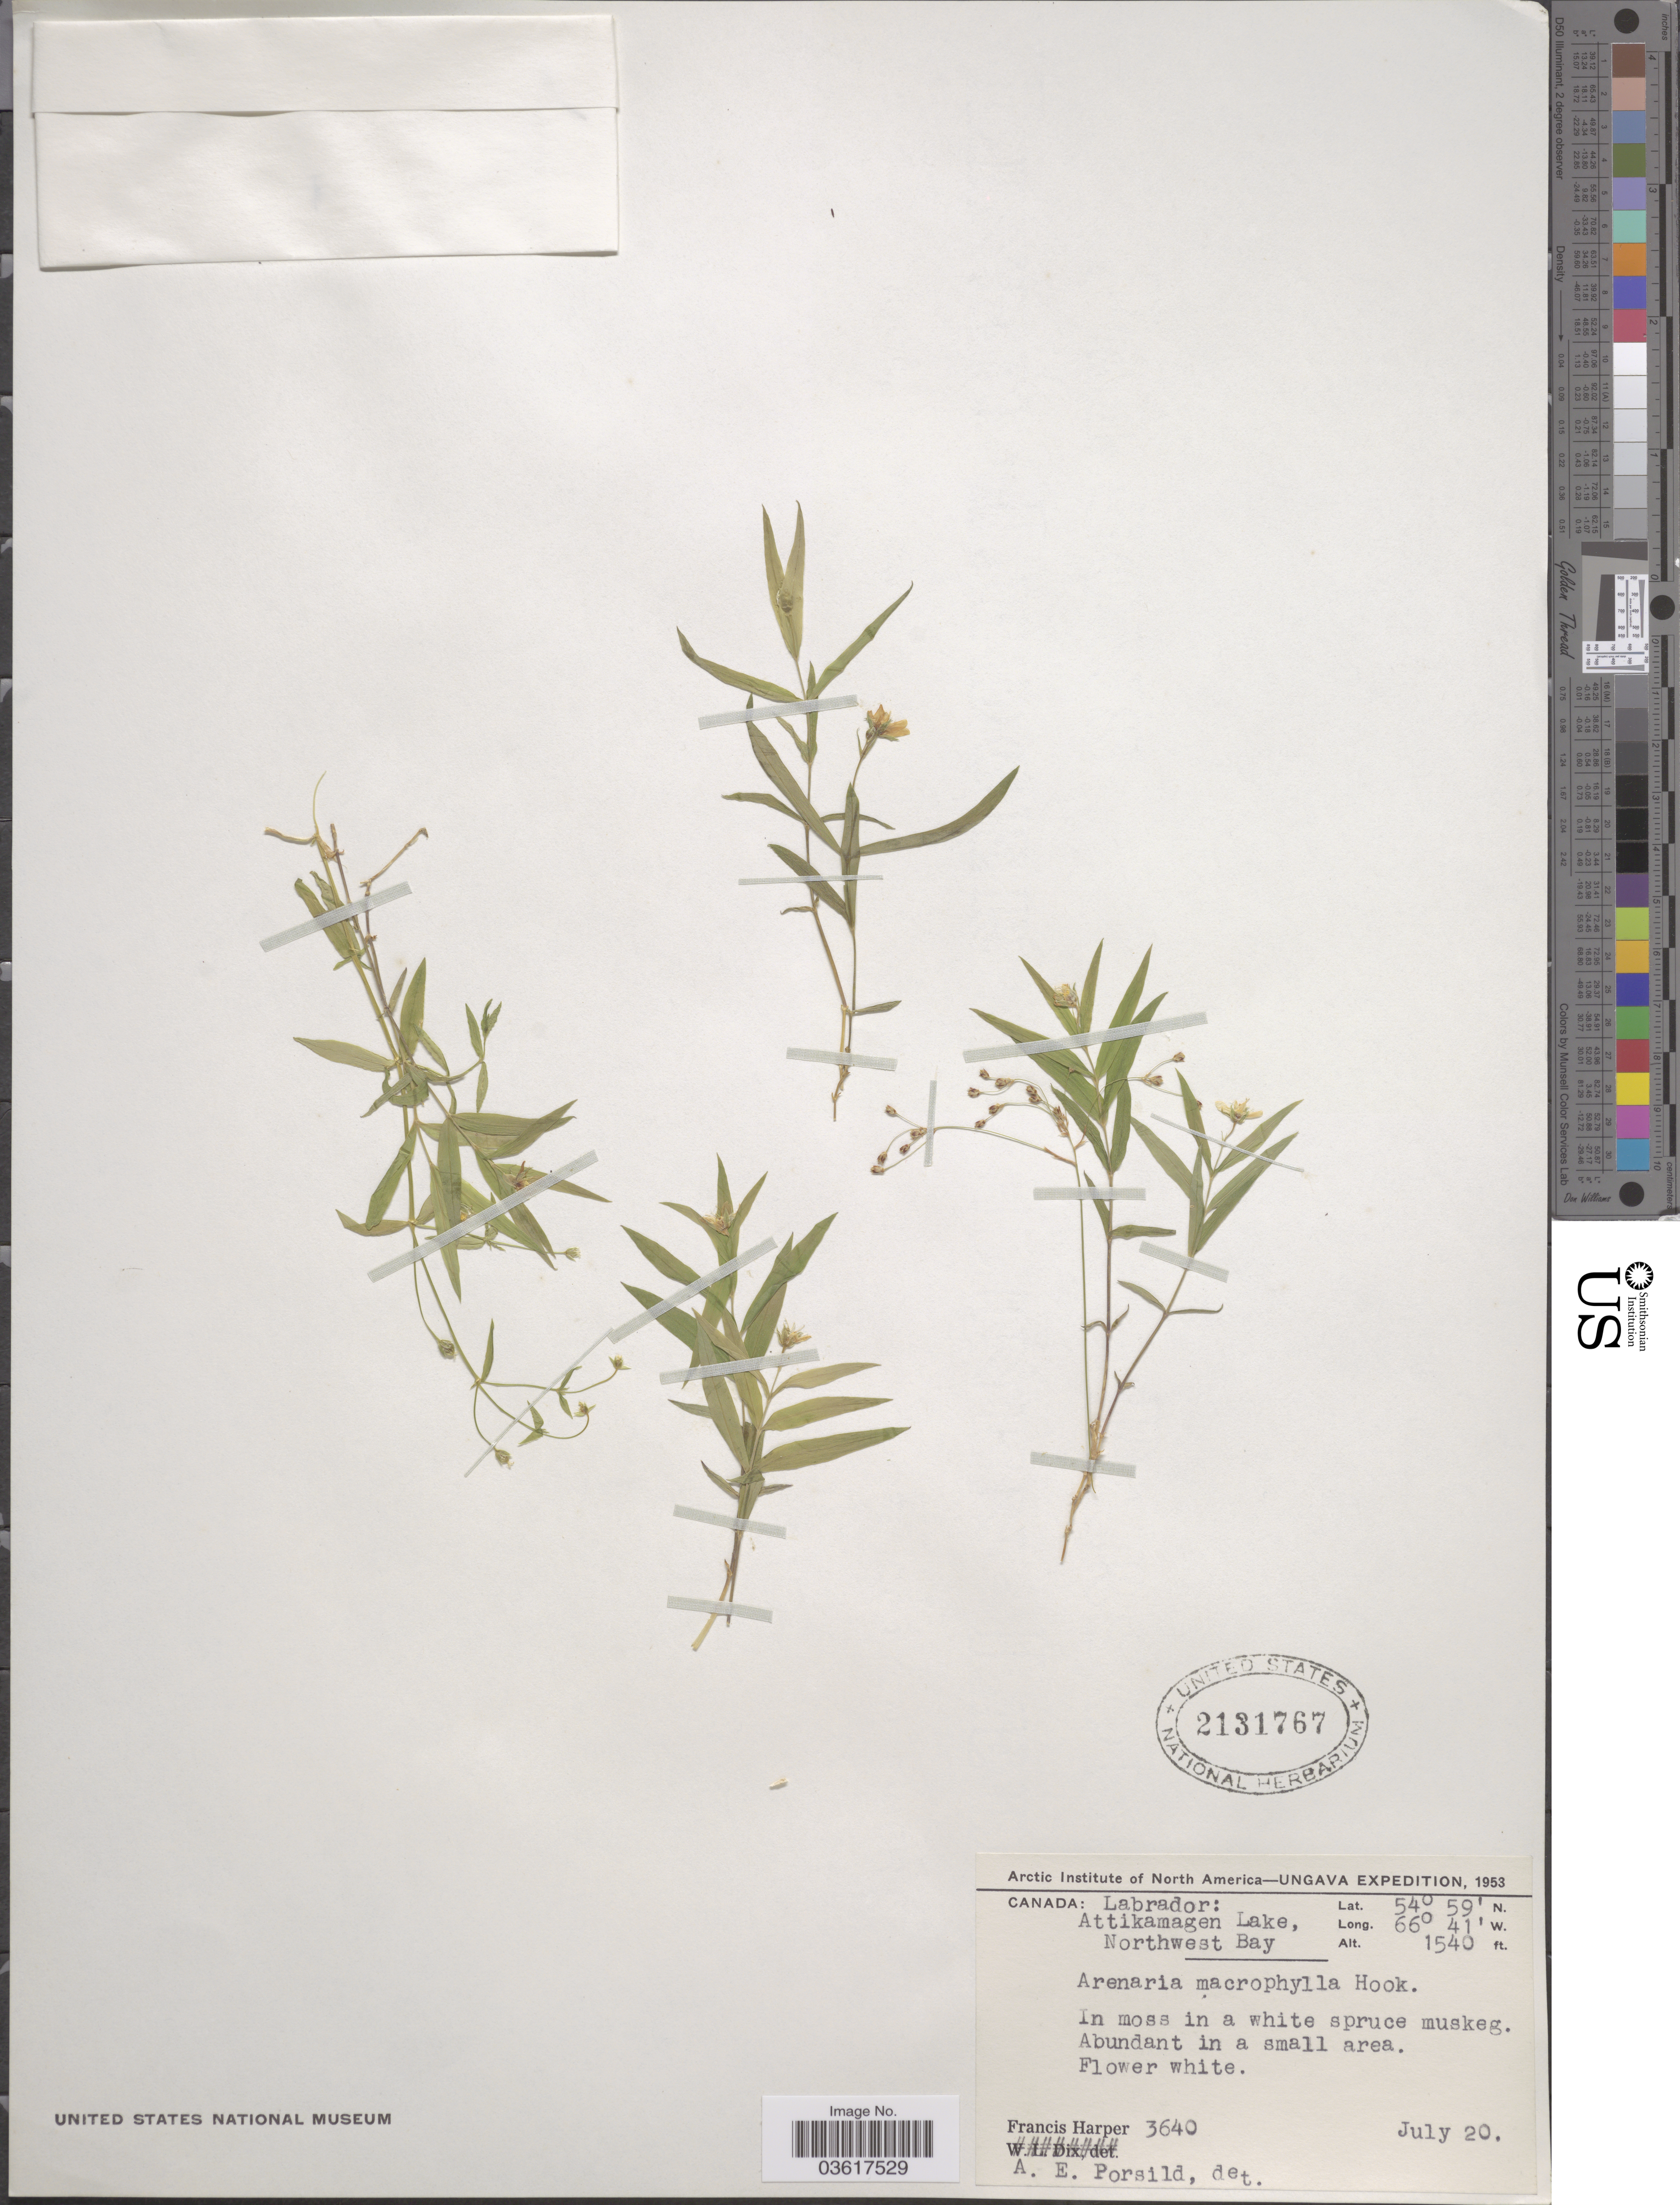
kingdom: Plantae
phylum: Tracheophyta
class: Magnoliopsida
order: Caryophyllales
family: Caryophyllaceae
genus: Moehringia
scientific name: Moehringia macrophylla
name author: (Hook.) Fenzl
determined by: Strong, Mark T., (BOT), Smithsonian Institution - National Museum of Natural History (UNITED STATES)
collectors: F. Harper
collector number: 3640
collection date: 1953-07-20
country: Canada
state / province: Newfoundland and Labrador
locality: Labrador: Attikamagen Lake, Northwest Bay.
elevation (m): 469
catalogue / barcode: US 2131767